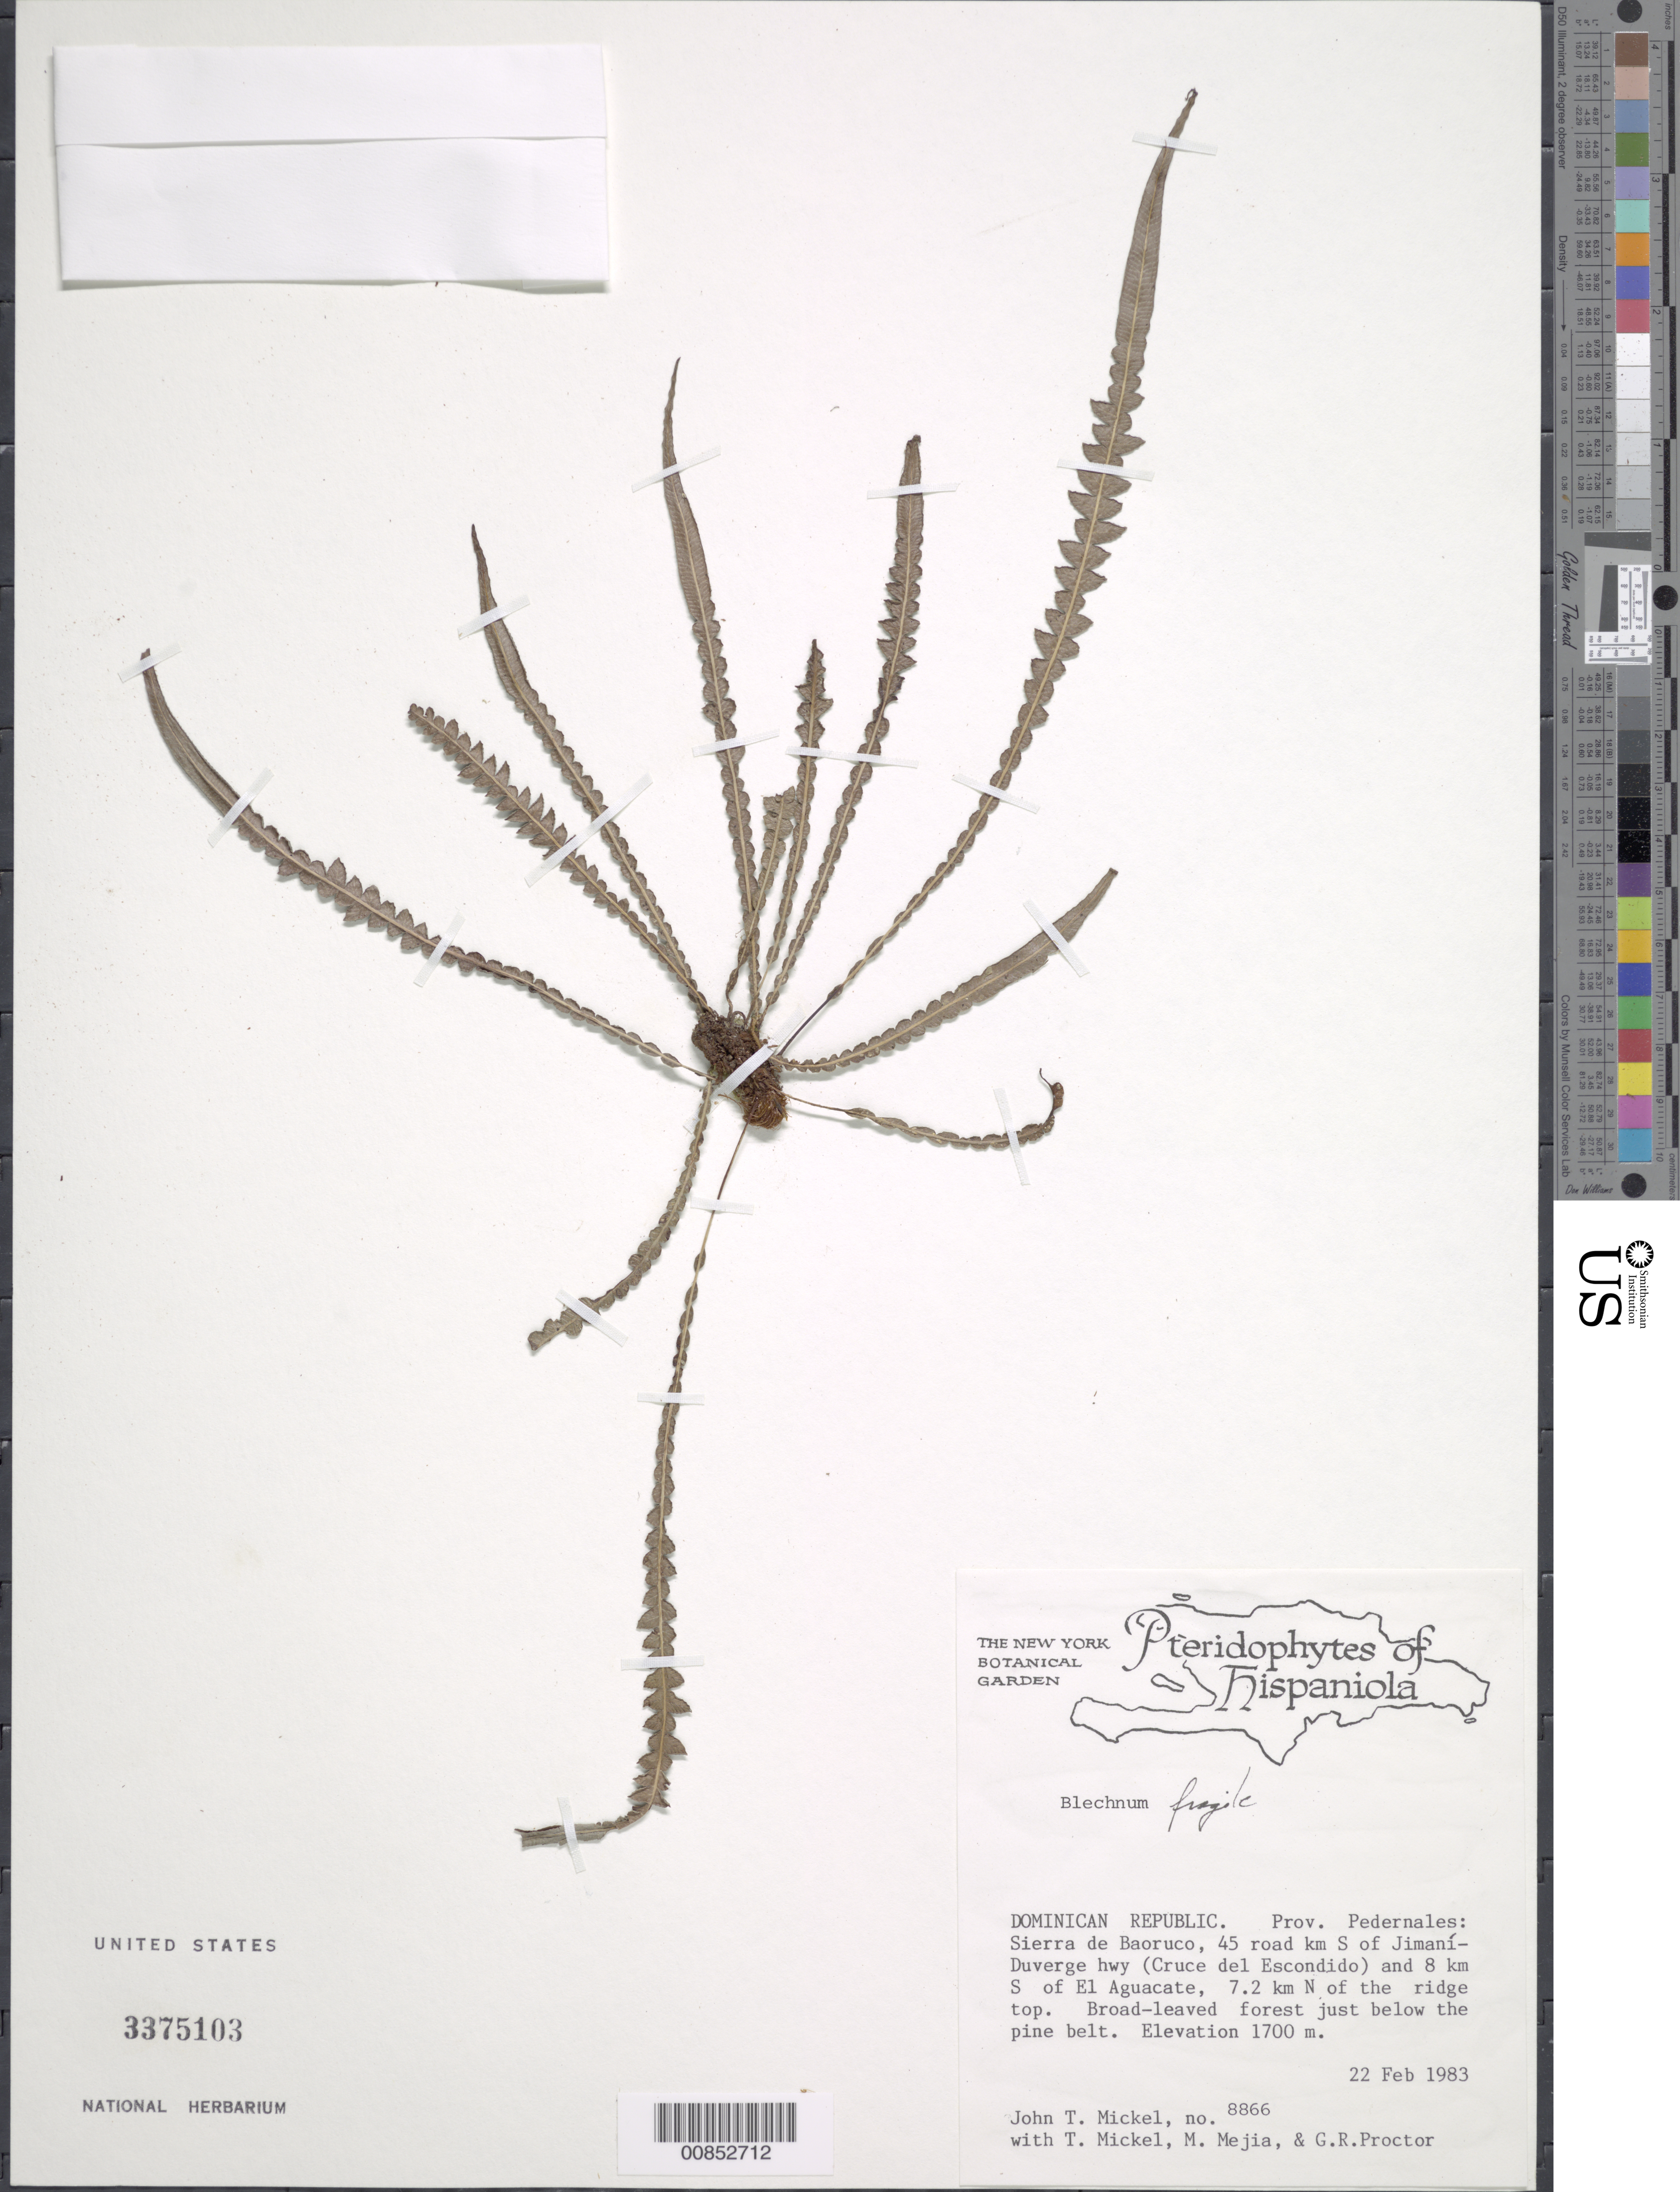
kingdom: Plantae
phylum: Tracheophyta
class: Polypodiopsida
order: Polypodiales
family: Blechnaceae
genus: Blechnum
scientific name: Blechnum fragile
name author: (Liebm.) C.V. Morton & Lellinger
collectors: J. T. Mickel, P. Mickel, M. Mejia & G. R. Proctor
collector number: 8866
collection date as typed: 22 Feb 1983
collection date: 1983-02-22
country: Dominican Republic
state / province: Pedernales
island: Hispaniola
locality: Sierra de Baoruco, 45 road km S of Jimaní-Duverge Hwy (Cruce del Escondido), 8 km S of El Aguacate, 7.2 km N of ridge top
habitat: Broad-leaved forest just below pine belt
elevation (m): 1700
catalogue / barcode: US 3375103